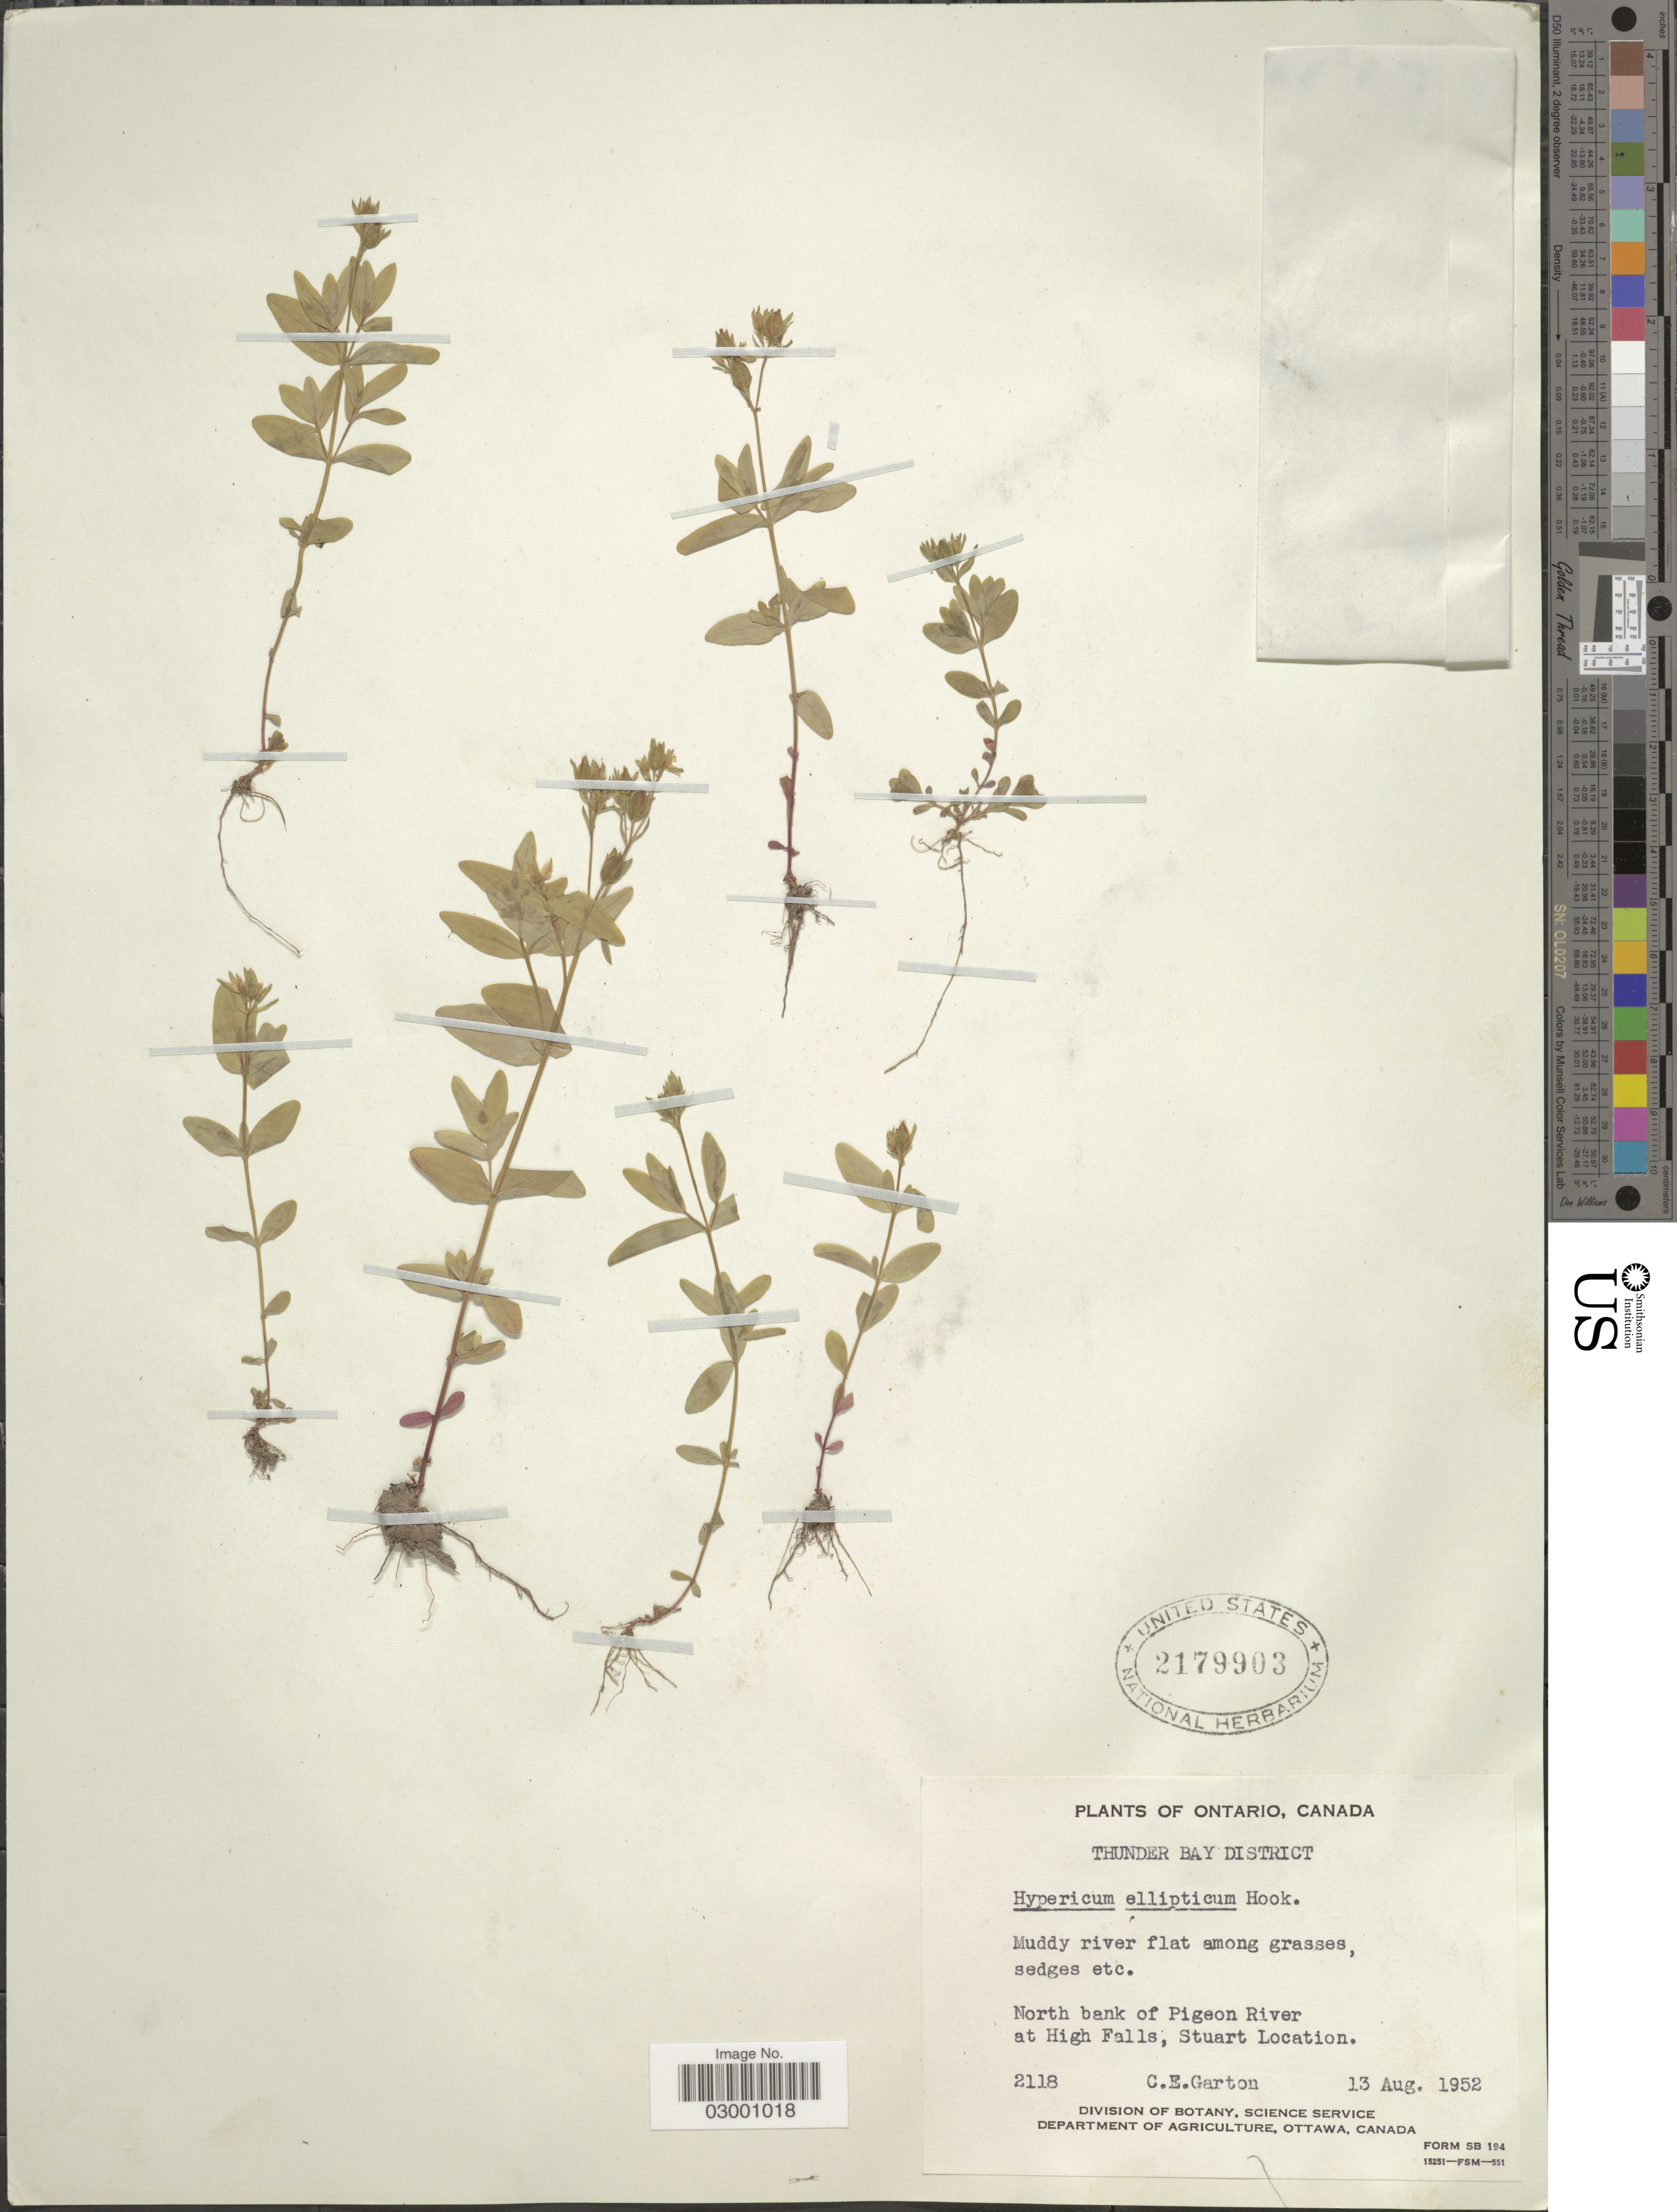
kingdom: Plantae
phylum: Tracheophyta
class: Magnoliopsida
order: Malpighiales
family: Hypericaceae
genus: Hypericum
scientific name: Hypericum ellipticum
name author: Hook.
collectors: C. E. Garton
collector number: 2118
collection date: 1952-08-13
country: Canada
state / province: Ontario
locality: Thunder Bay District. North bank of Pigeon River at High Falls, Stuart Location.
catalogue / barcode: US 2179903